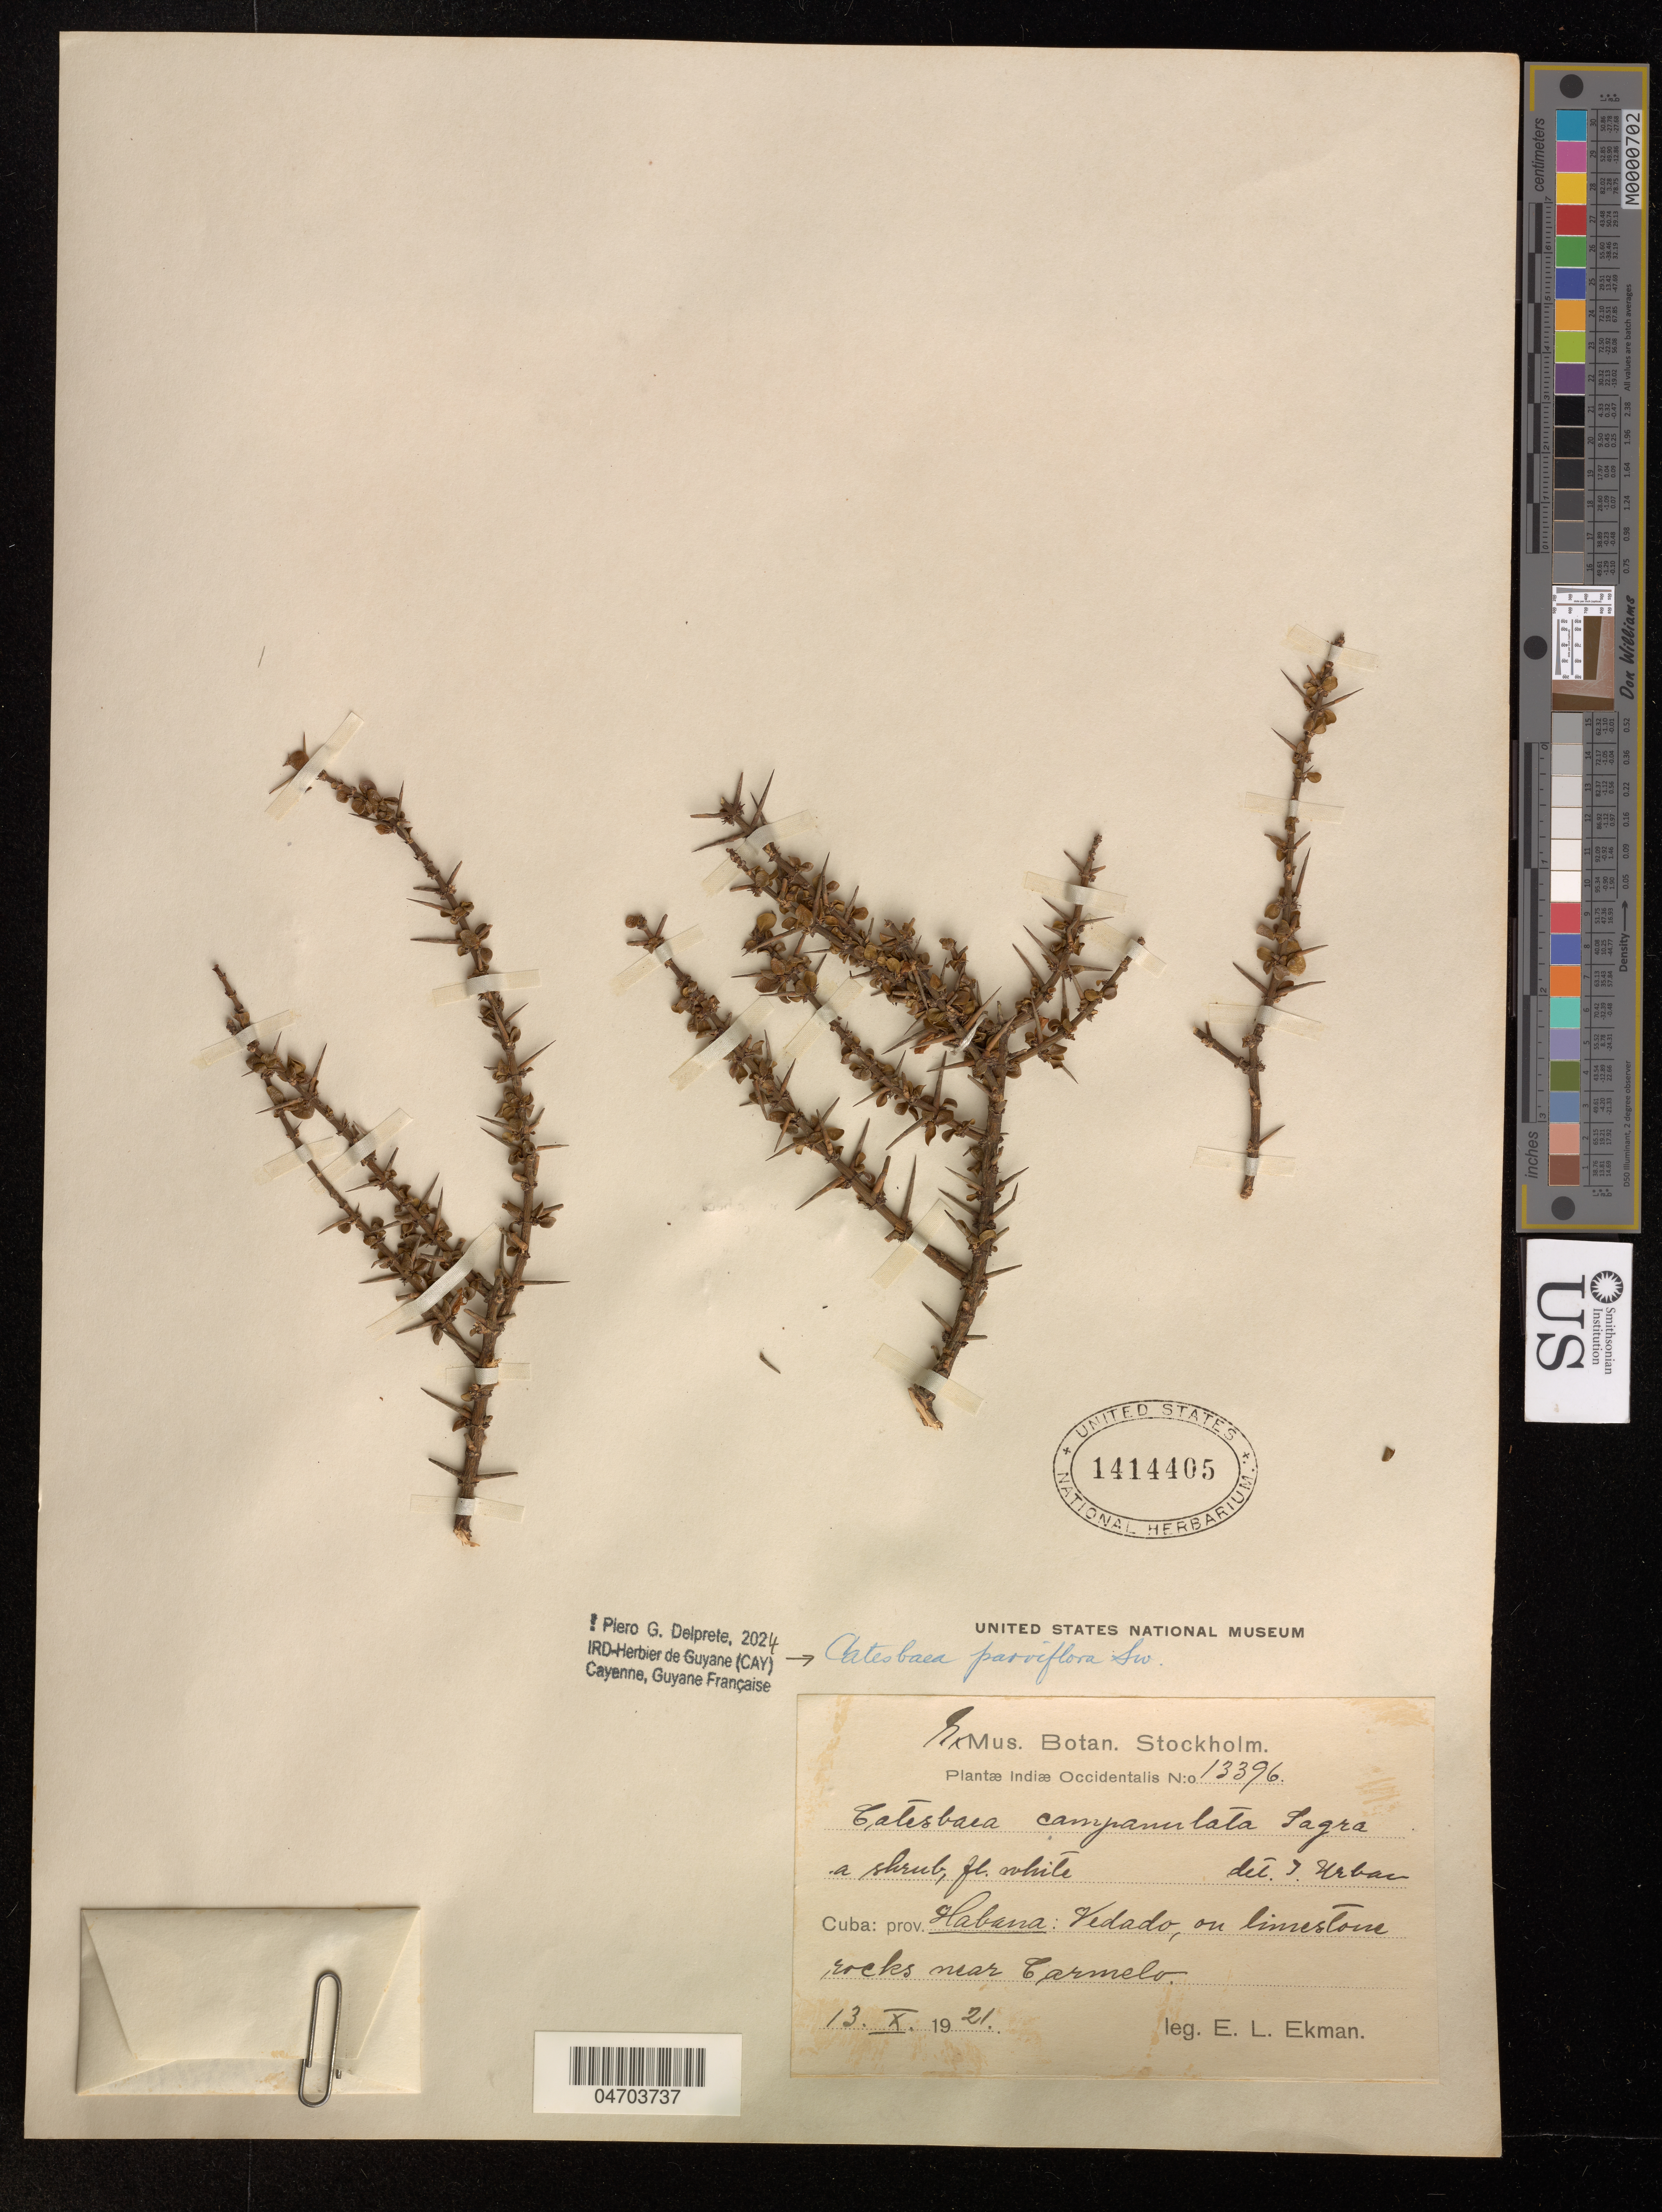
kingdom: Plantae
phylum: Tracheophyta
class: Magnoliopsida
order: Gentianales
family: Rubiaceae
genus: Catesbaea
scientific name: Catesbaea parviflora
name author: Sw.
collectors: E. Ekman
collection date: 1921-10-13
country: Cuba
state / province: La Habana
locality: Vedado, near Carmelo.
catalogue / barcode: US 1414405